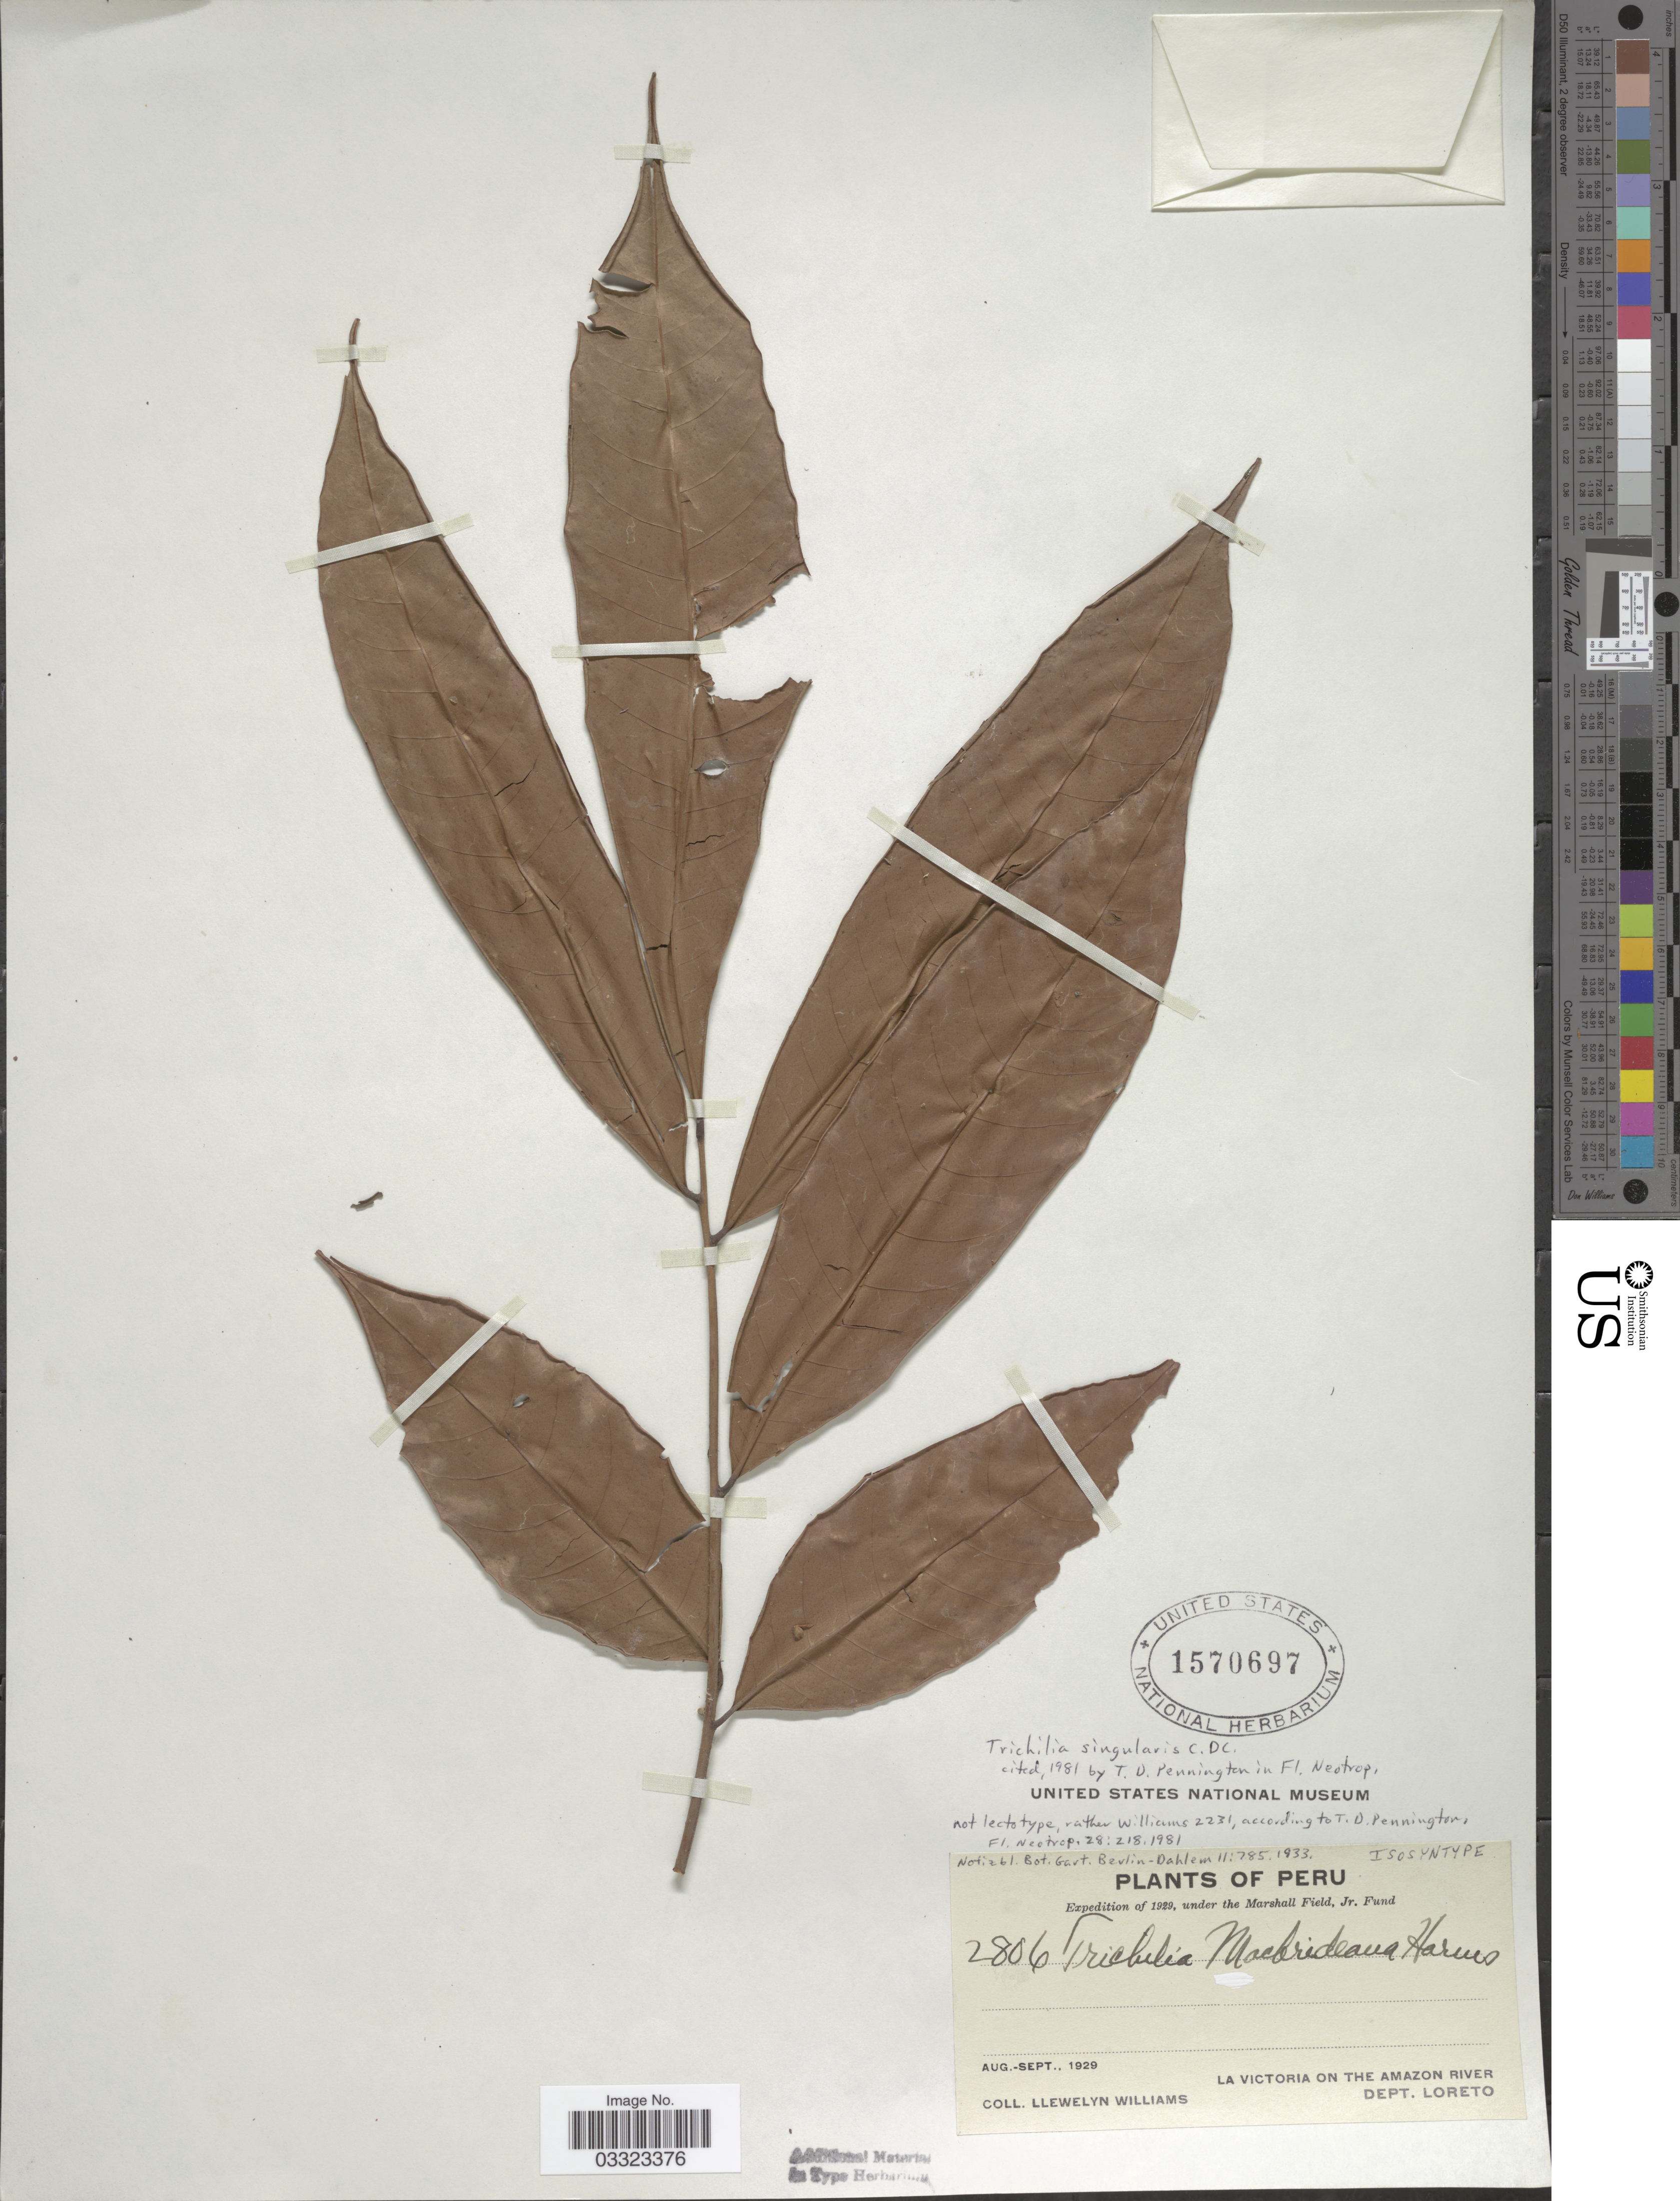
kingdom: Plantae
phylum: Tracheophyta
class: Magnoliopsida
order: Sapindales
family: Meliaceae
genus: Trichilia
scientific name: Trichilia singularis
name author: C. DC.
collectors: Ll. Williams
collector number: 2806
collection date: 1929-08/1929-09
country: Peru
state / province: Loreto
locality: La Victoria on the Amazon River, Dept. Loreto.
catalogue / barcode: US 1570697